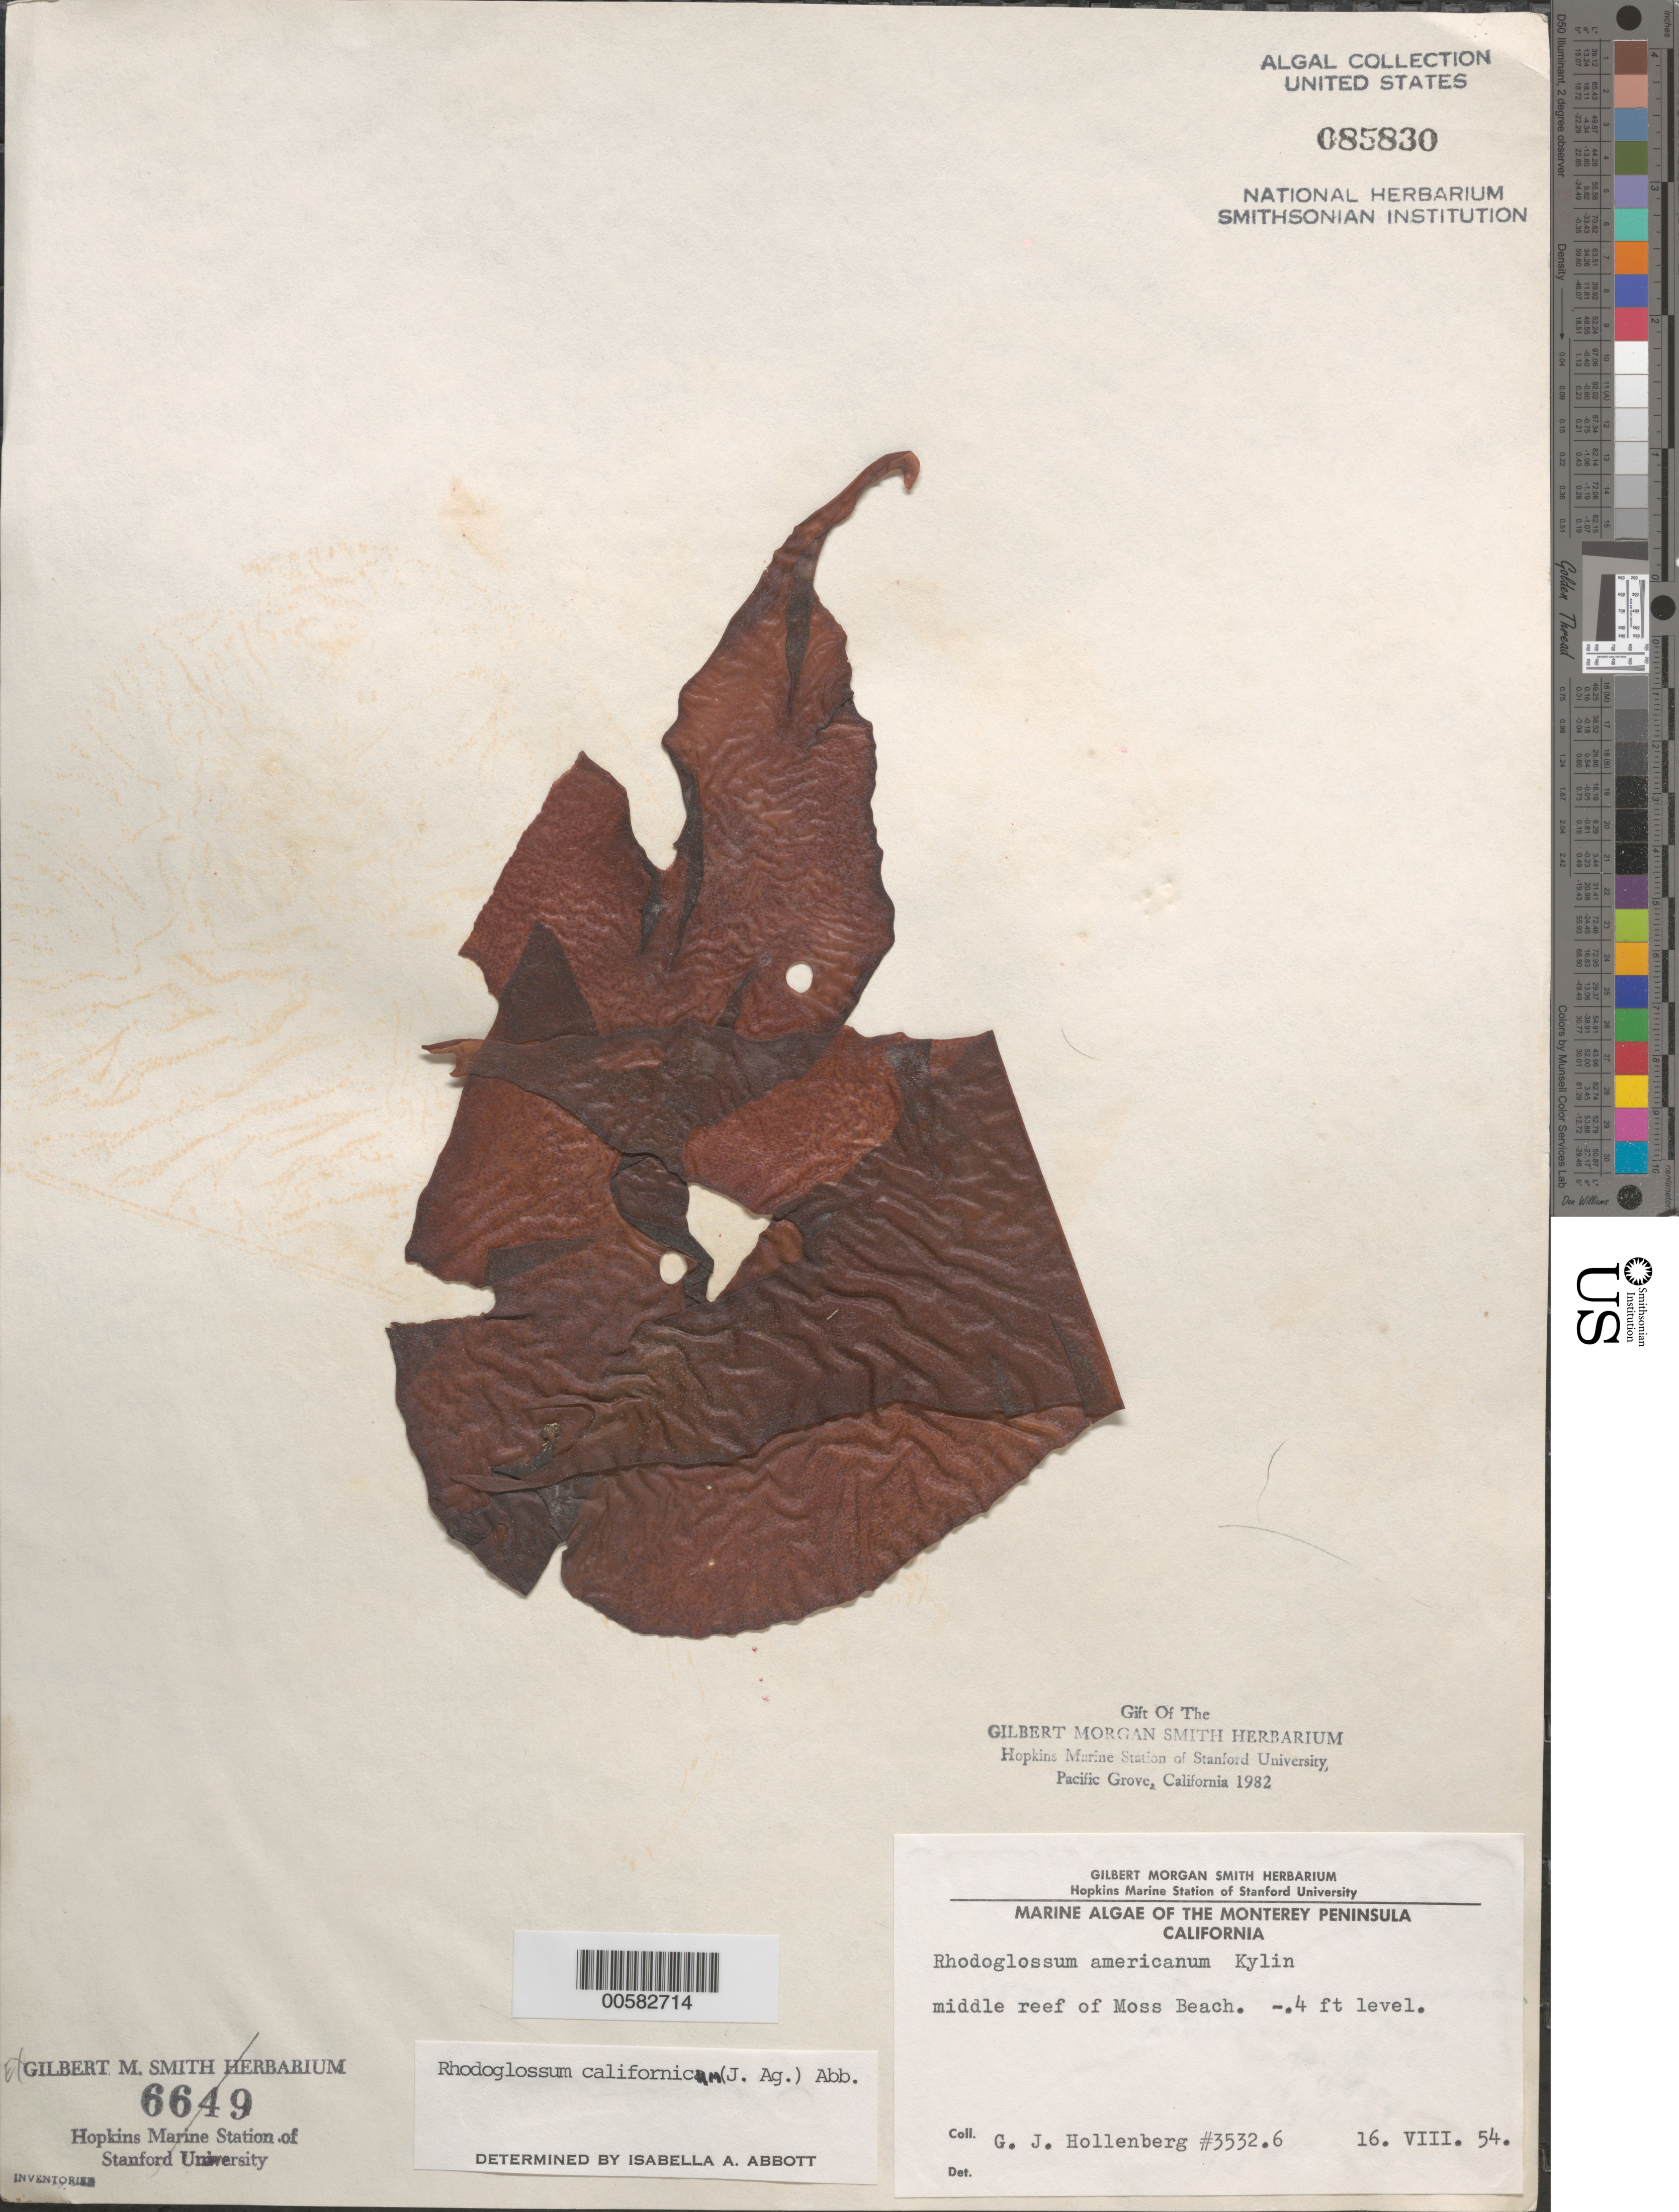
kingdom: Plantae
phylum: Rhodophyta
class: Florideophyceae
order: Gigartinales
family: Gigartinaceae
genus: Mazzaella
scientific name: Mazzaella californica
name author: (J. Agardh) G. De Toni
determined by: Algae name updating Project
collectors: G. Hollenberg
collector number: GJH 3532.6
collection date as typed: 16 Aug 1954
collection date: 1954-08-16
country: United States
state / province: California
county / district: Monterey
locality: Middle Reef of Moss Beach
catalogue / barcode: US 85830